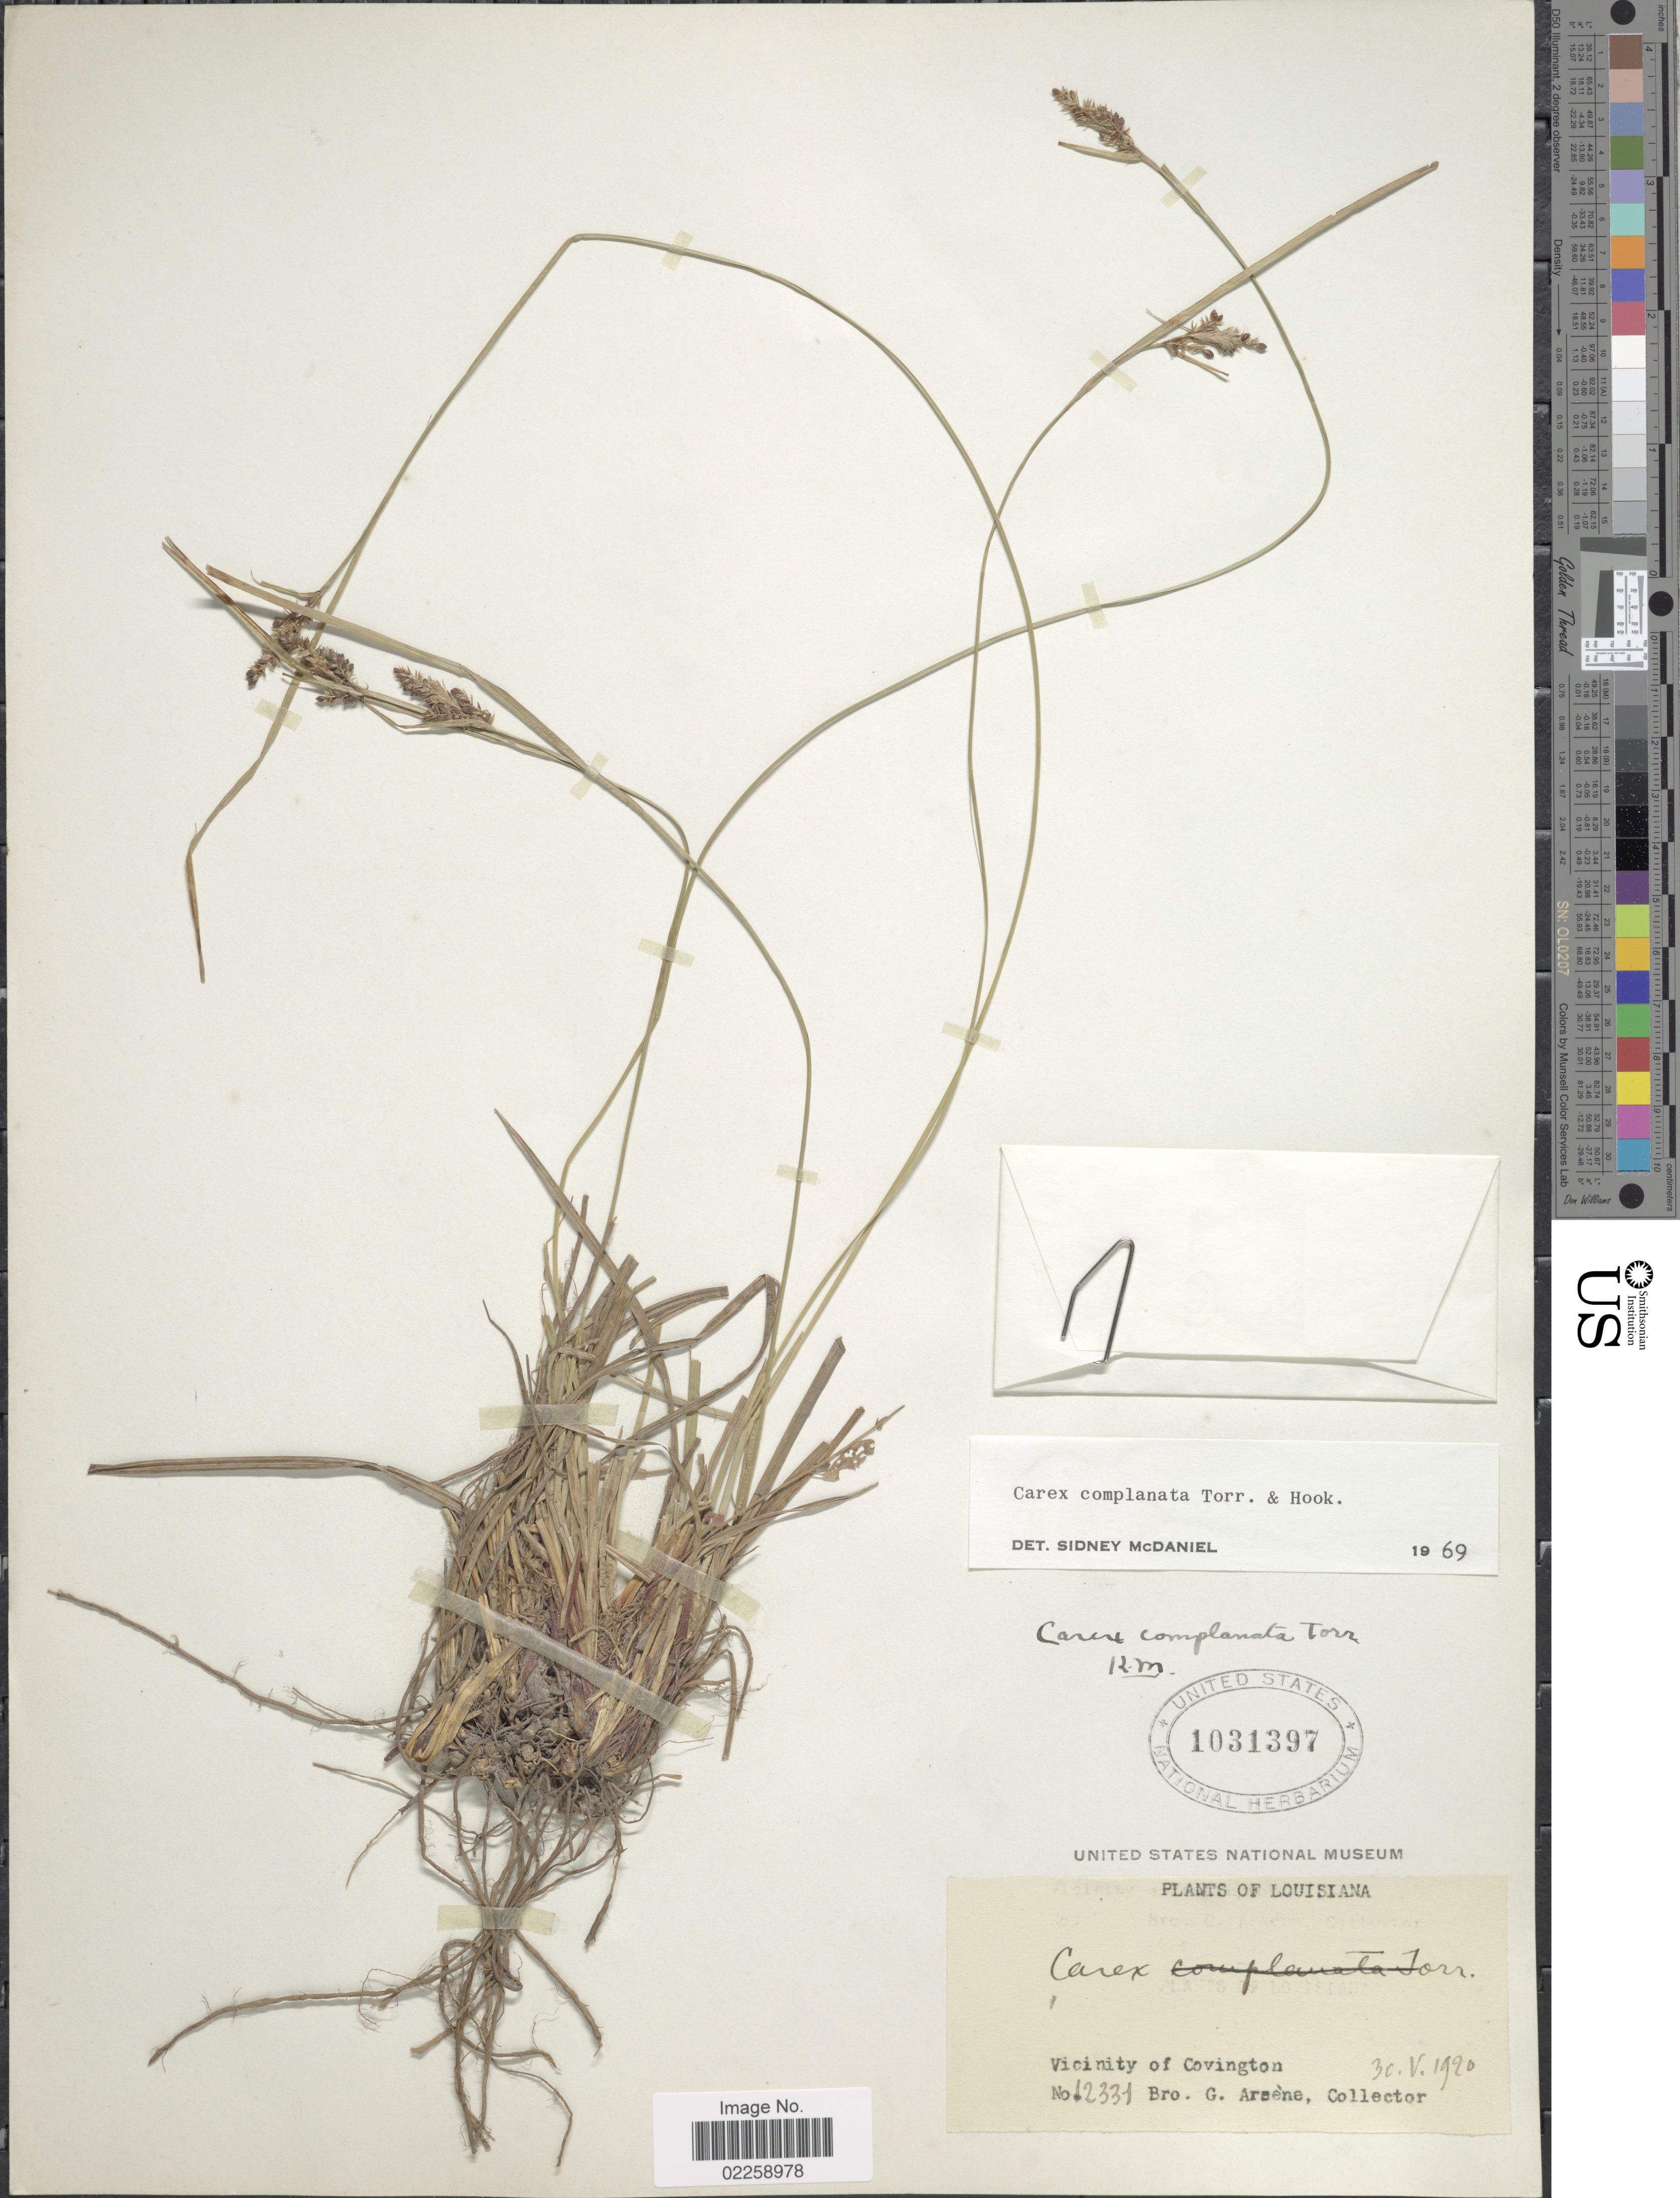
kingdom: Plantae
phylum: Tracheophyta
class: Liliopsida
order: Poales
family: Cyperaceae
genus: Carex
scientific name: Carex complanata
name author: Torr. & Hook.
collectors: Bro. G. Arsène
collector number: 12331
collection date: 1920-05-30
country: United States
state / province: Louisiana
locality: Vicinity of Covington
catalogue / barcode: US 1031397